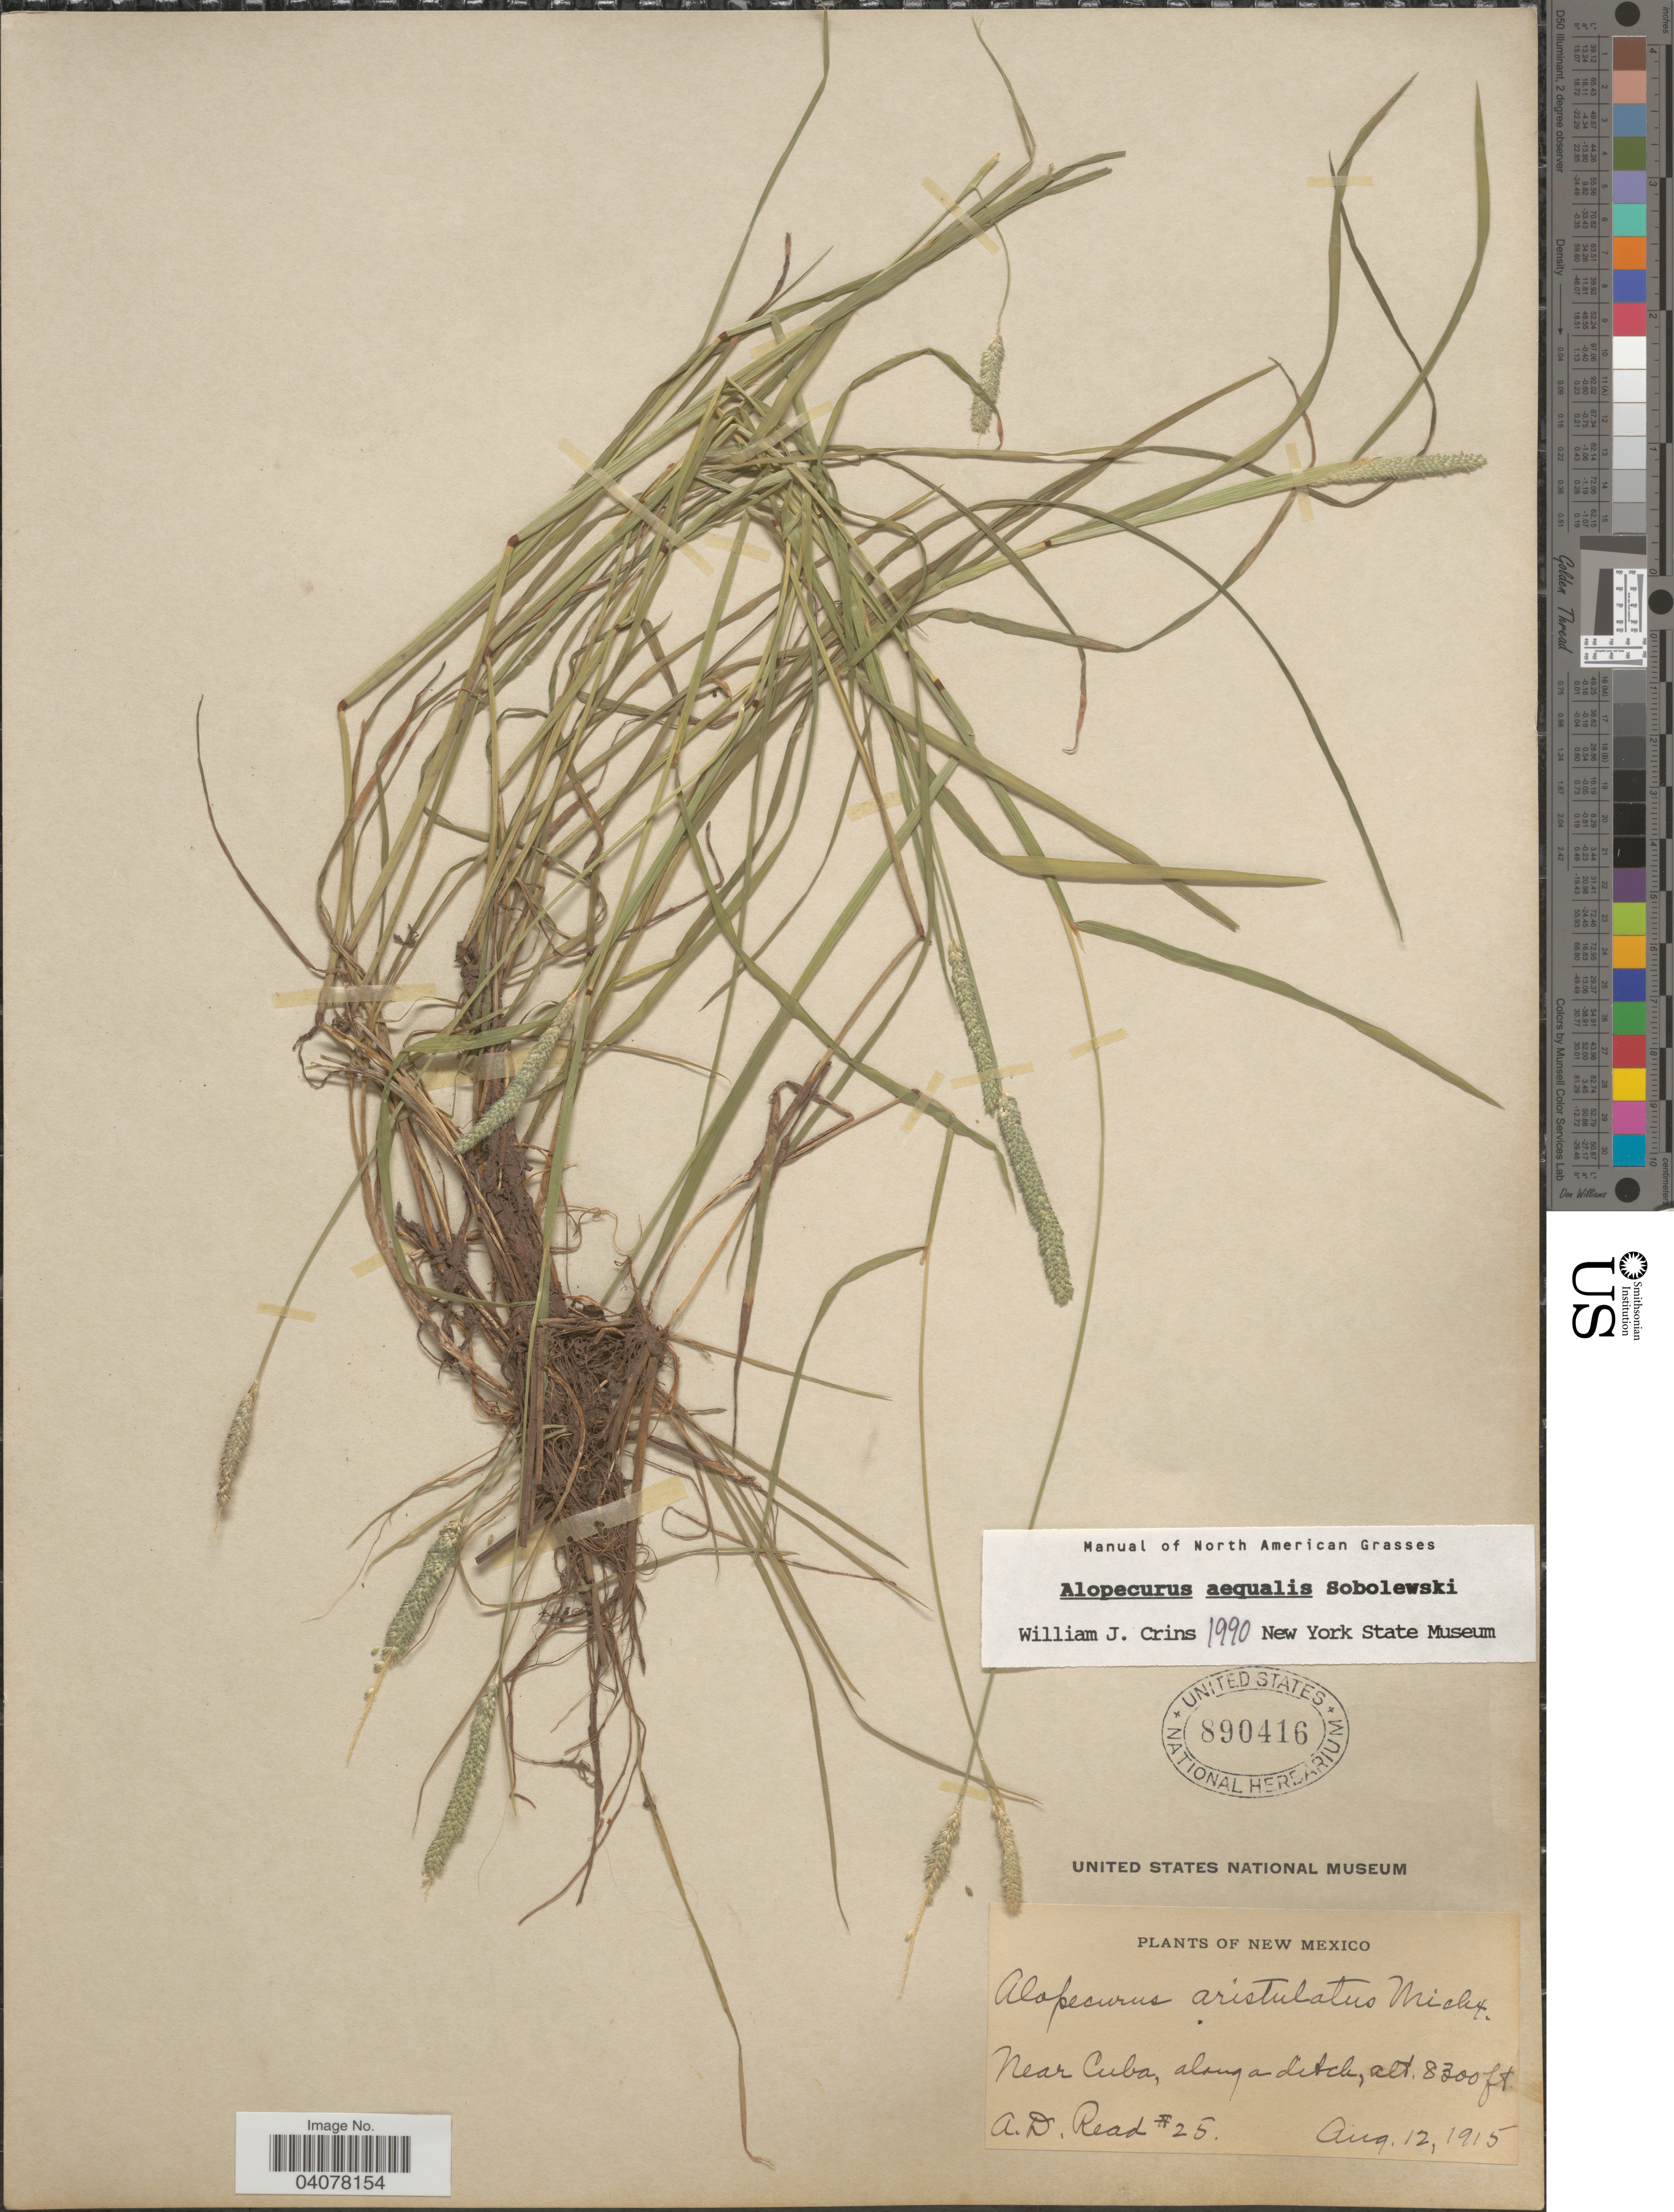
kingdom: Plantae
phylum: Tracheophyta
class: Liliopsida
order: Poales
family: Poaceae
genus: Alopecurus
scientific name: Alopecurus aequalis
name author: Sobol.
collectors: A. D. Read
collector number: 25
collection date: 1915-08-12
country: United States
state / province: New Mexico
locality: Near Cuba, along a ditch.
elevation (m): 2530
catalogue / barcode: US 890416